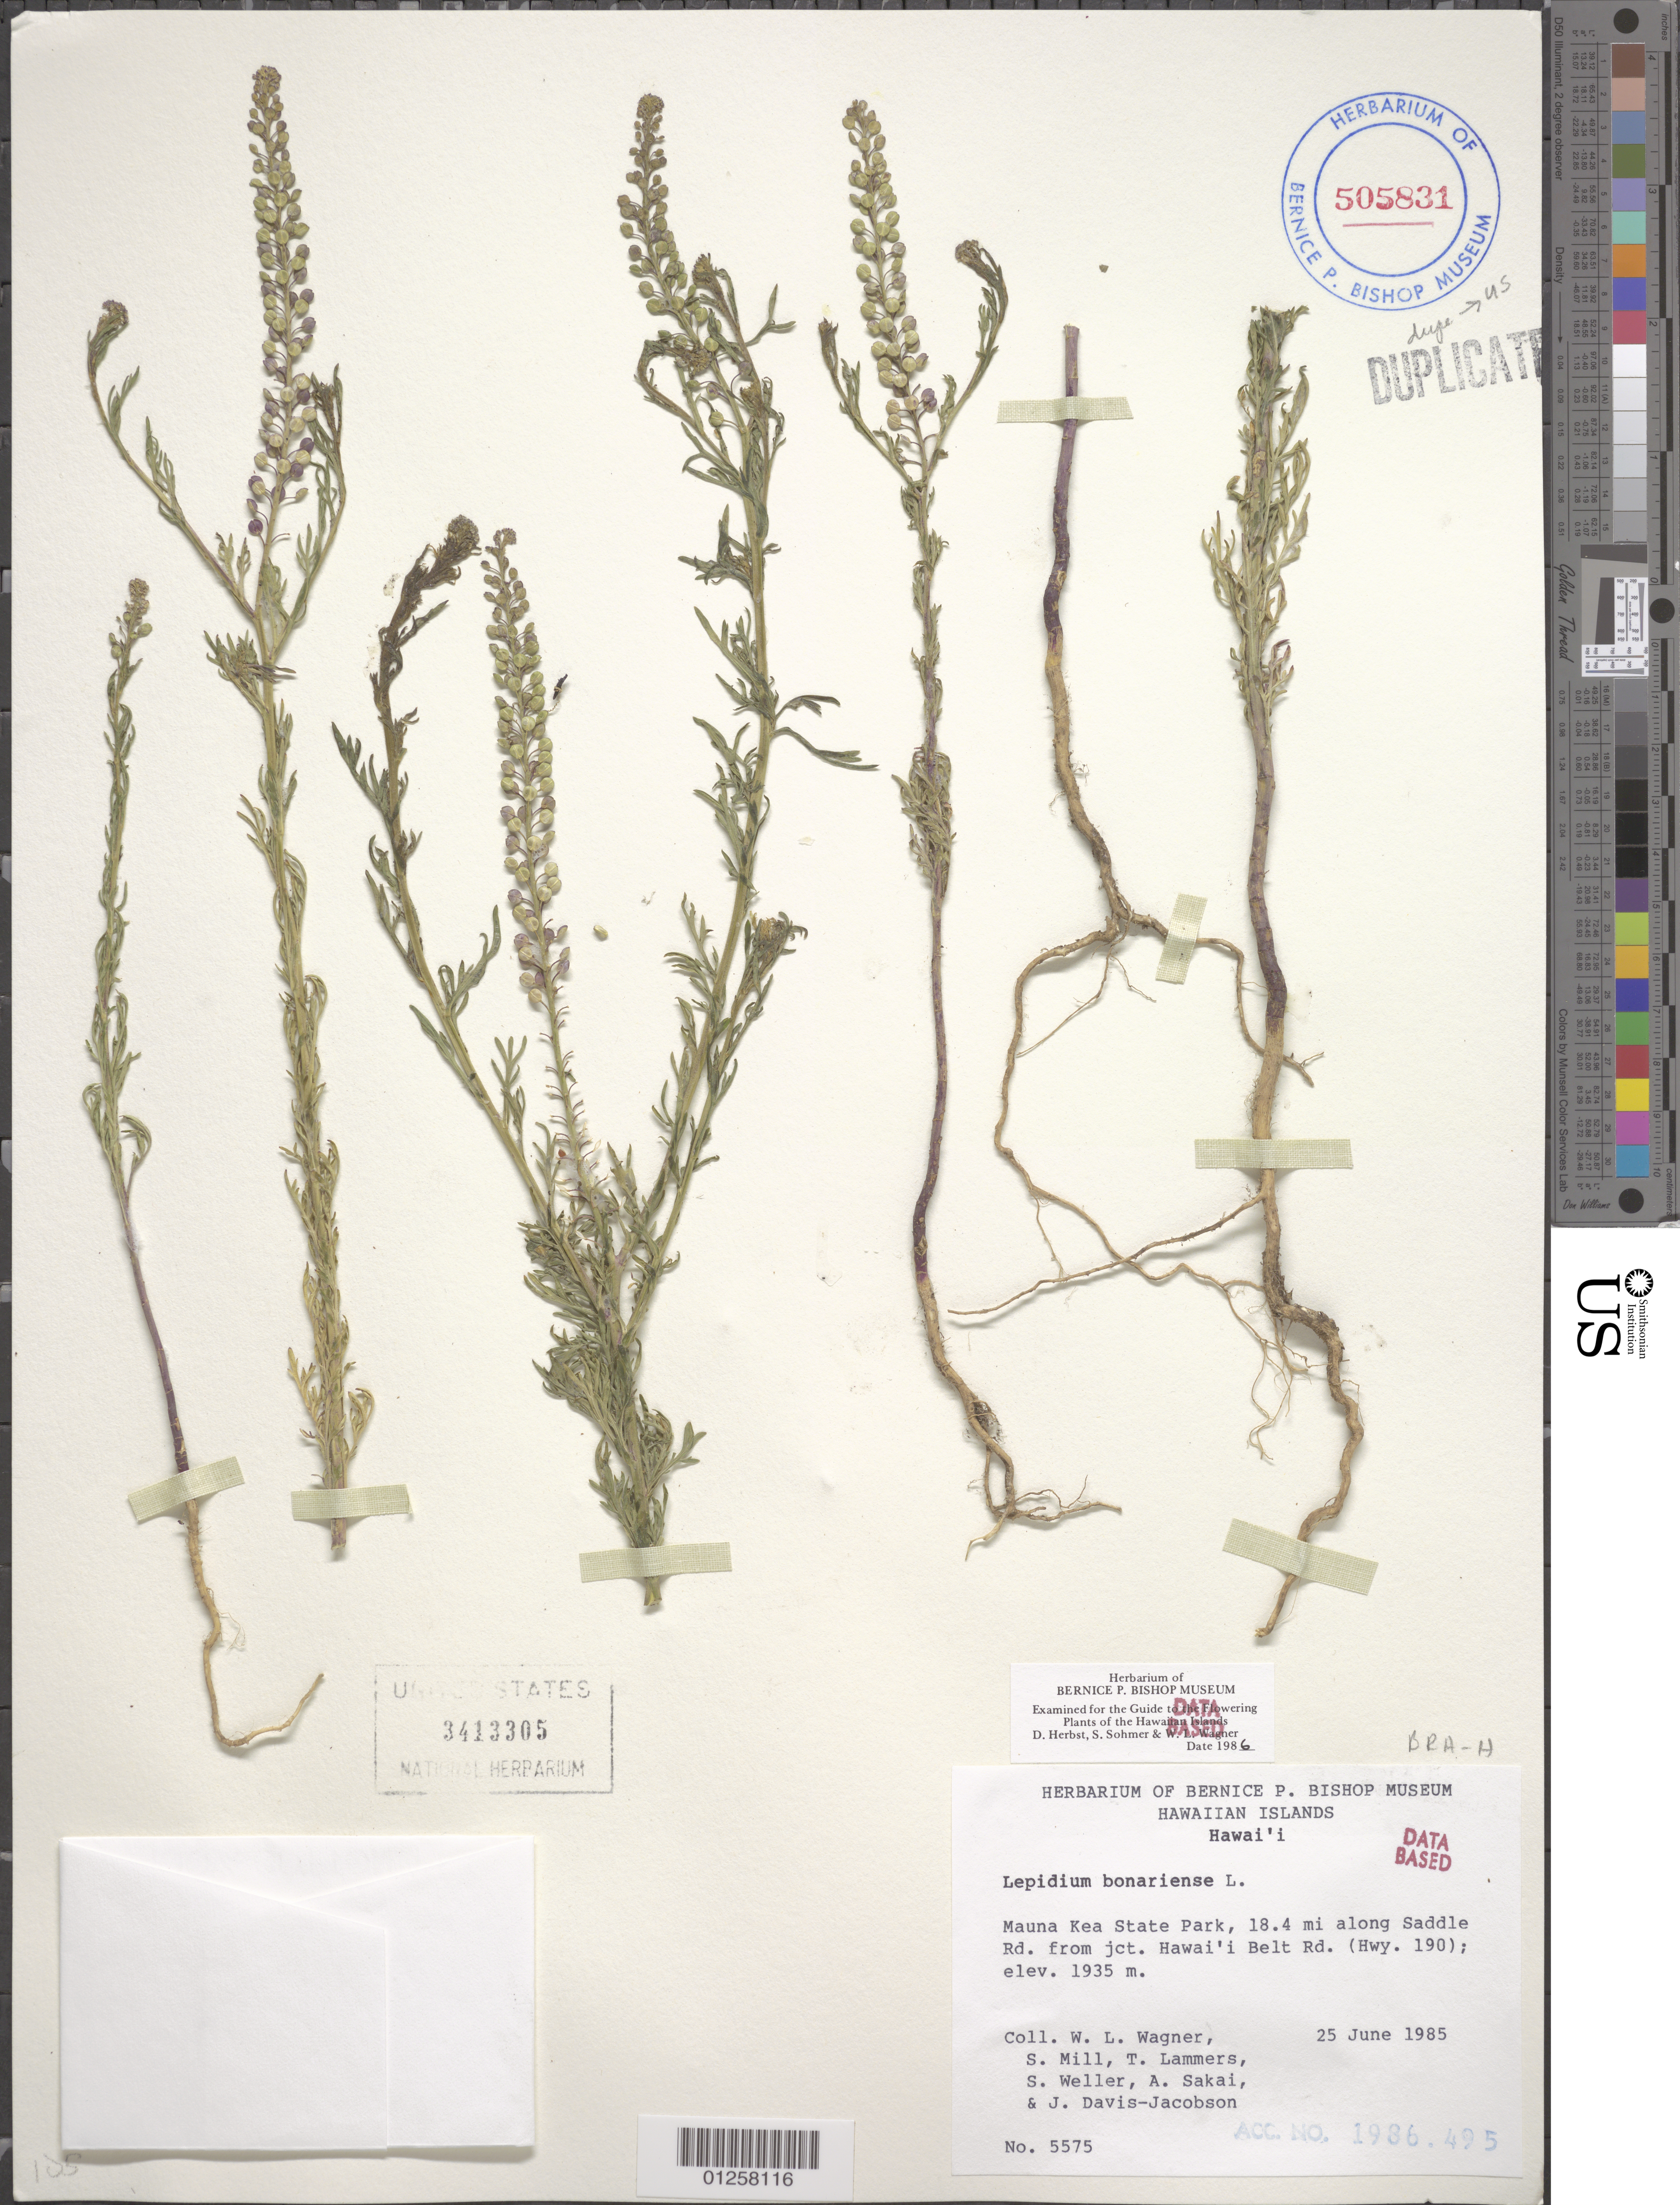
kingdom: Plantae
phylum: Tracheophyta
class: Magnoliopsida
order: Brassicales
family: Brassicaceae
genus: Lepidium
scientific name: Lepidium bonariense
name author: L.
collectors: W. L. Wagner, S. W. Miller, T. G. Lammers, S. G. Weller, S. Sakai & J. Jacobson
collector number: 5575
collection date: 1985-06-25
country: United States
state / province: Hawaii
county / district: Hawaii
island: Hawaii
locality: Mauna Kea State Park, 18.4 mi along Saddle Road from jct. Hawai'i Belt Rd.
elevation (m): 1935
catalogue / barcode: US 3413305